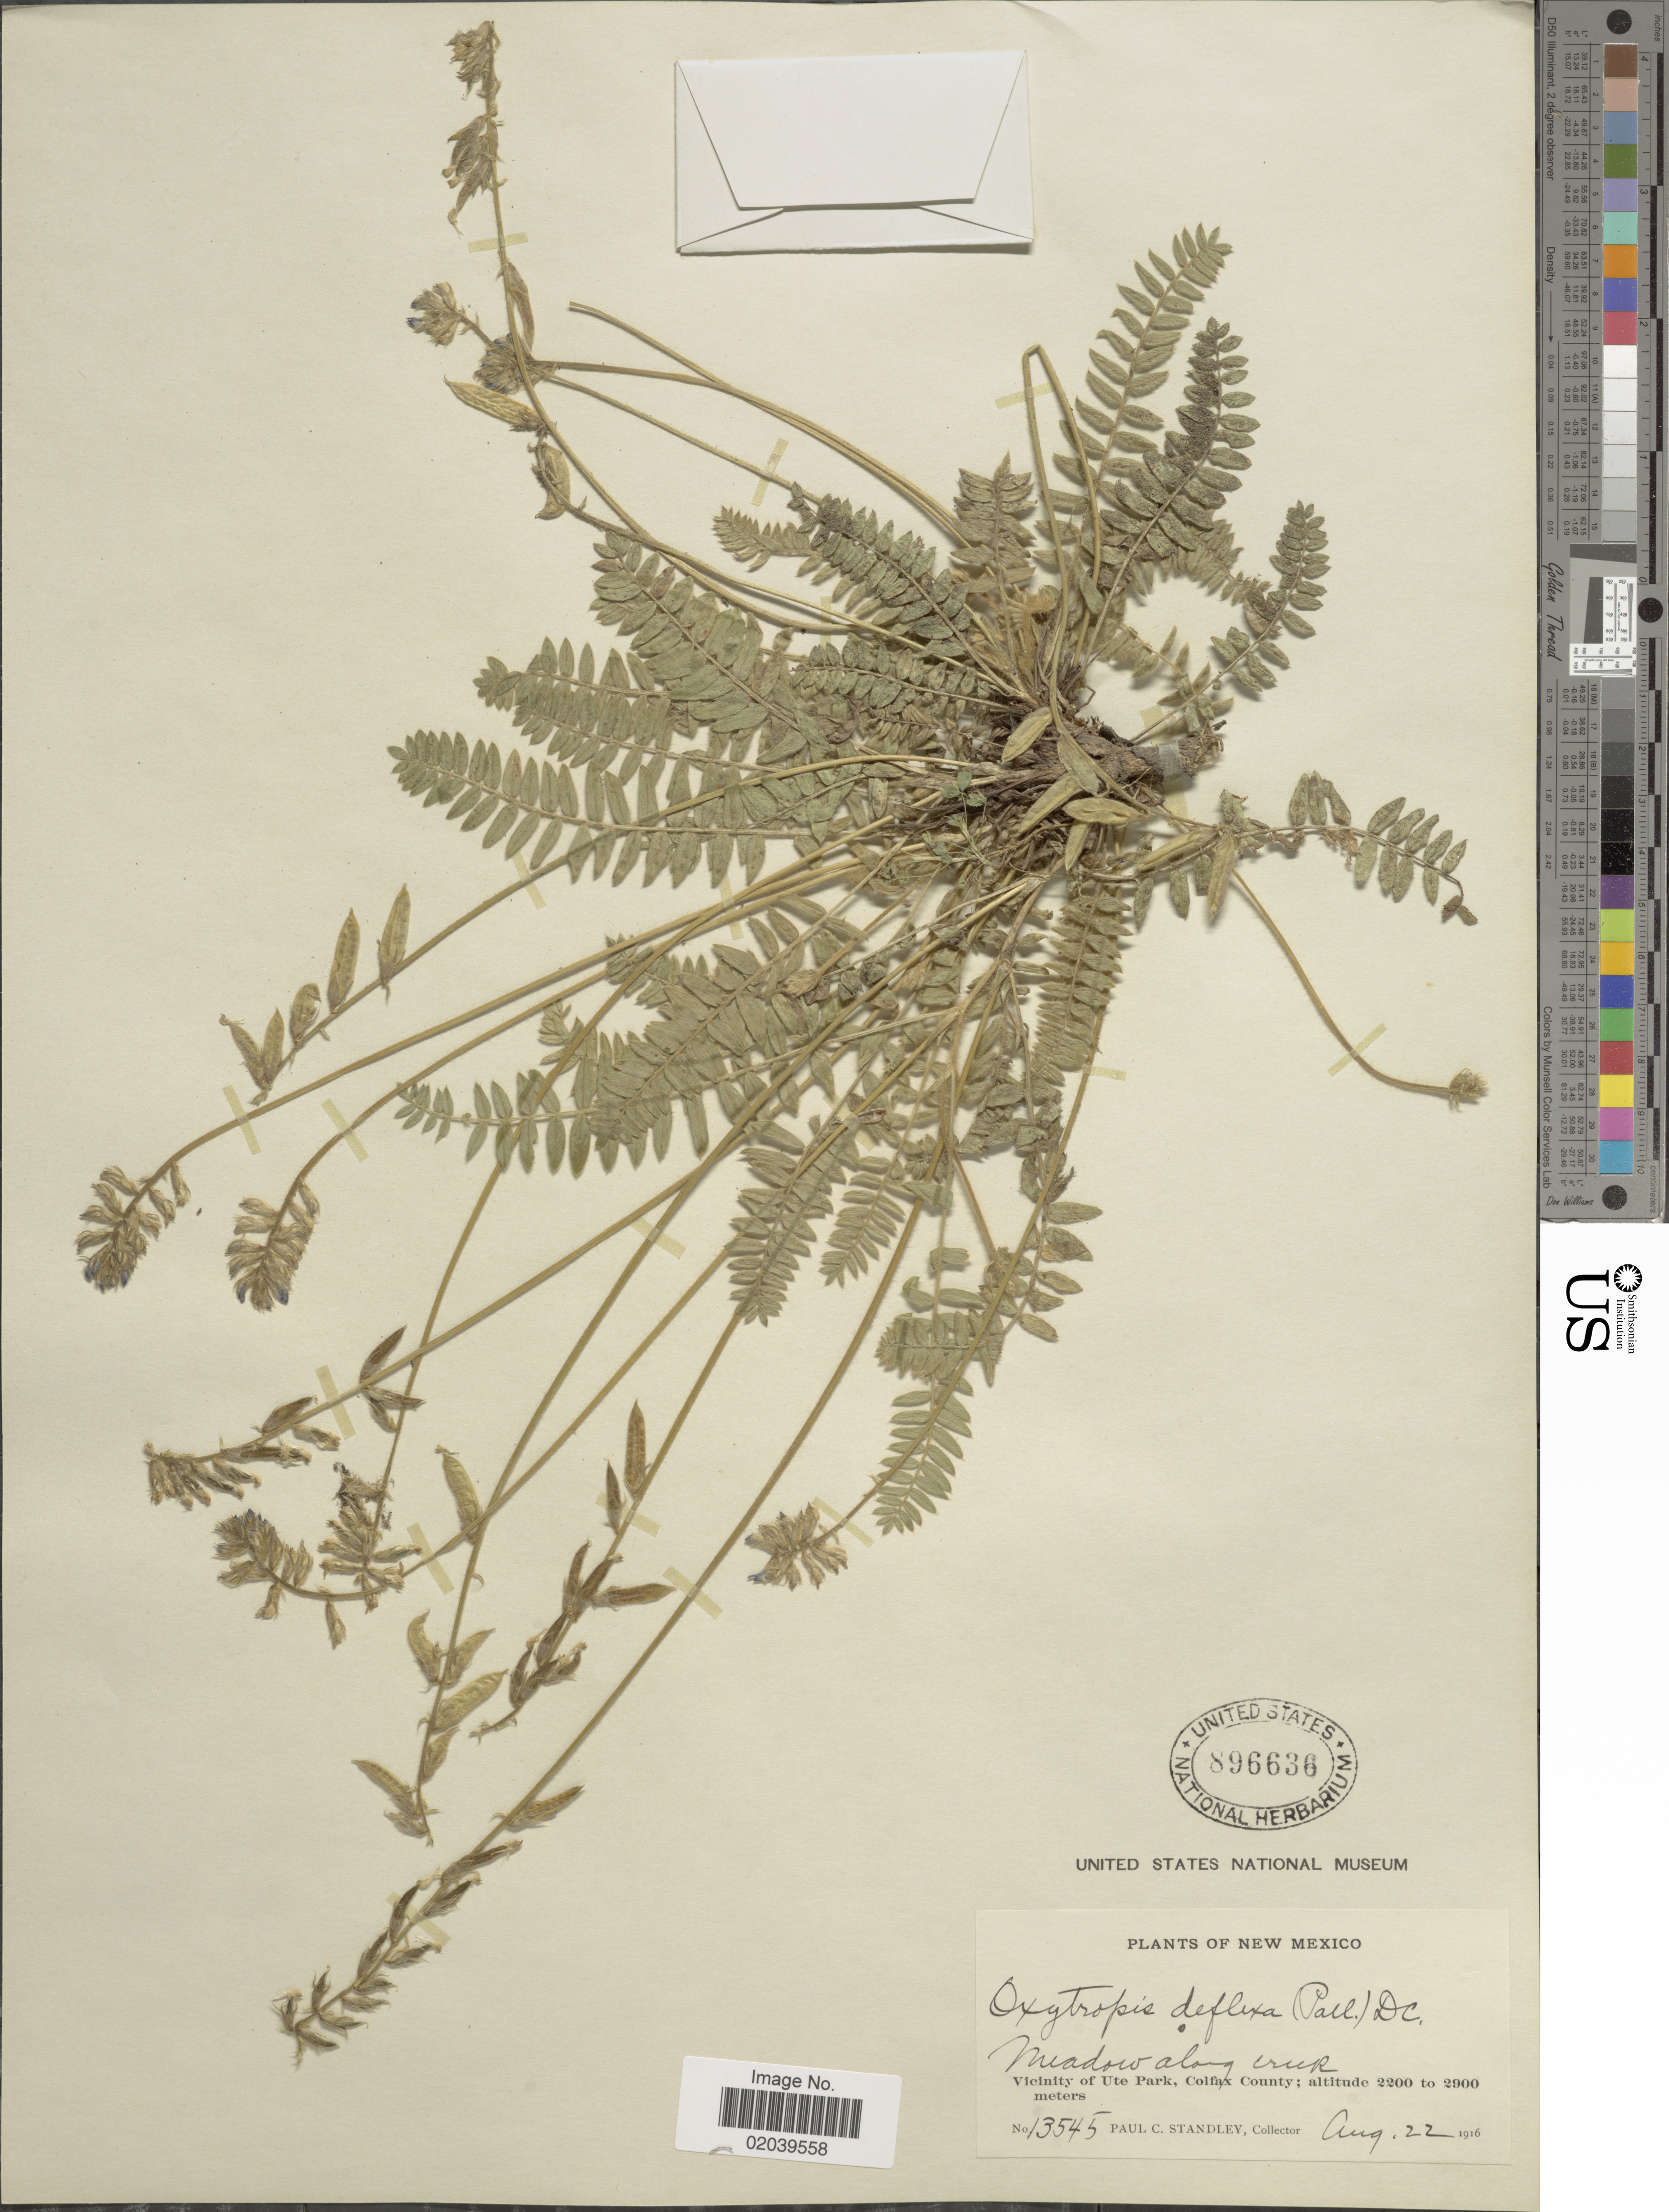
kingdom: Plantae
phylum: Tracheophyta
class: Magnoliopsida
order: Fabales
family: Fabaceae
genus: Oxytropis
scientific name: Oxytropis deflexa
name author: (Pall.) DC.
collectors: P. C. Standley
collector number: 13545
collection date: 1916-08-22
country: United States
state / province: New Mexico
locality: Vicinity of Ute Park, Colfax County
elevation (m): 2200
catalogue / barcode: US 896636